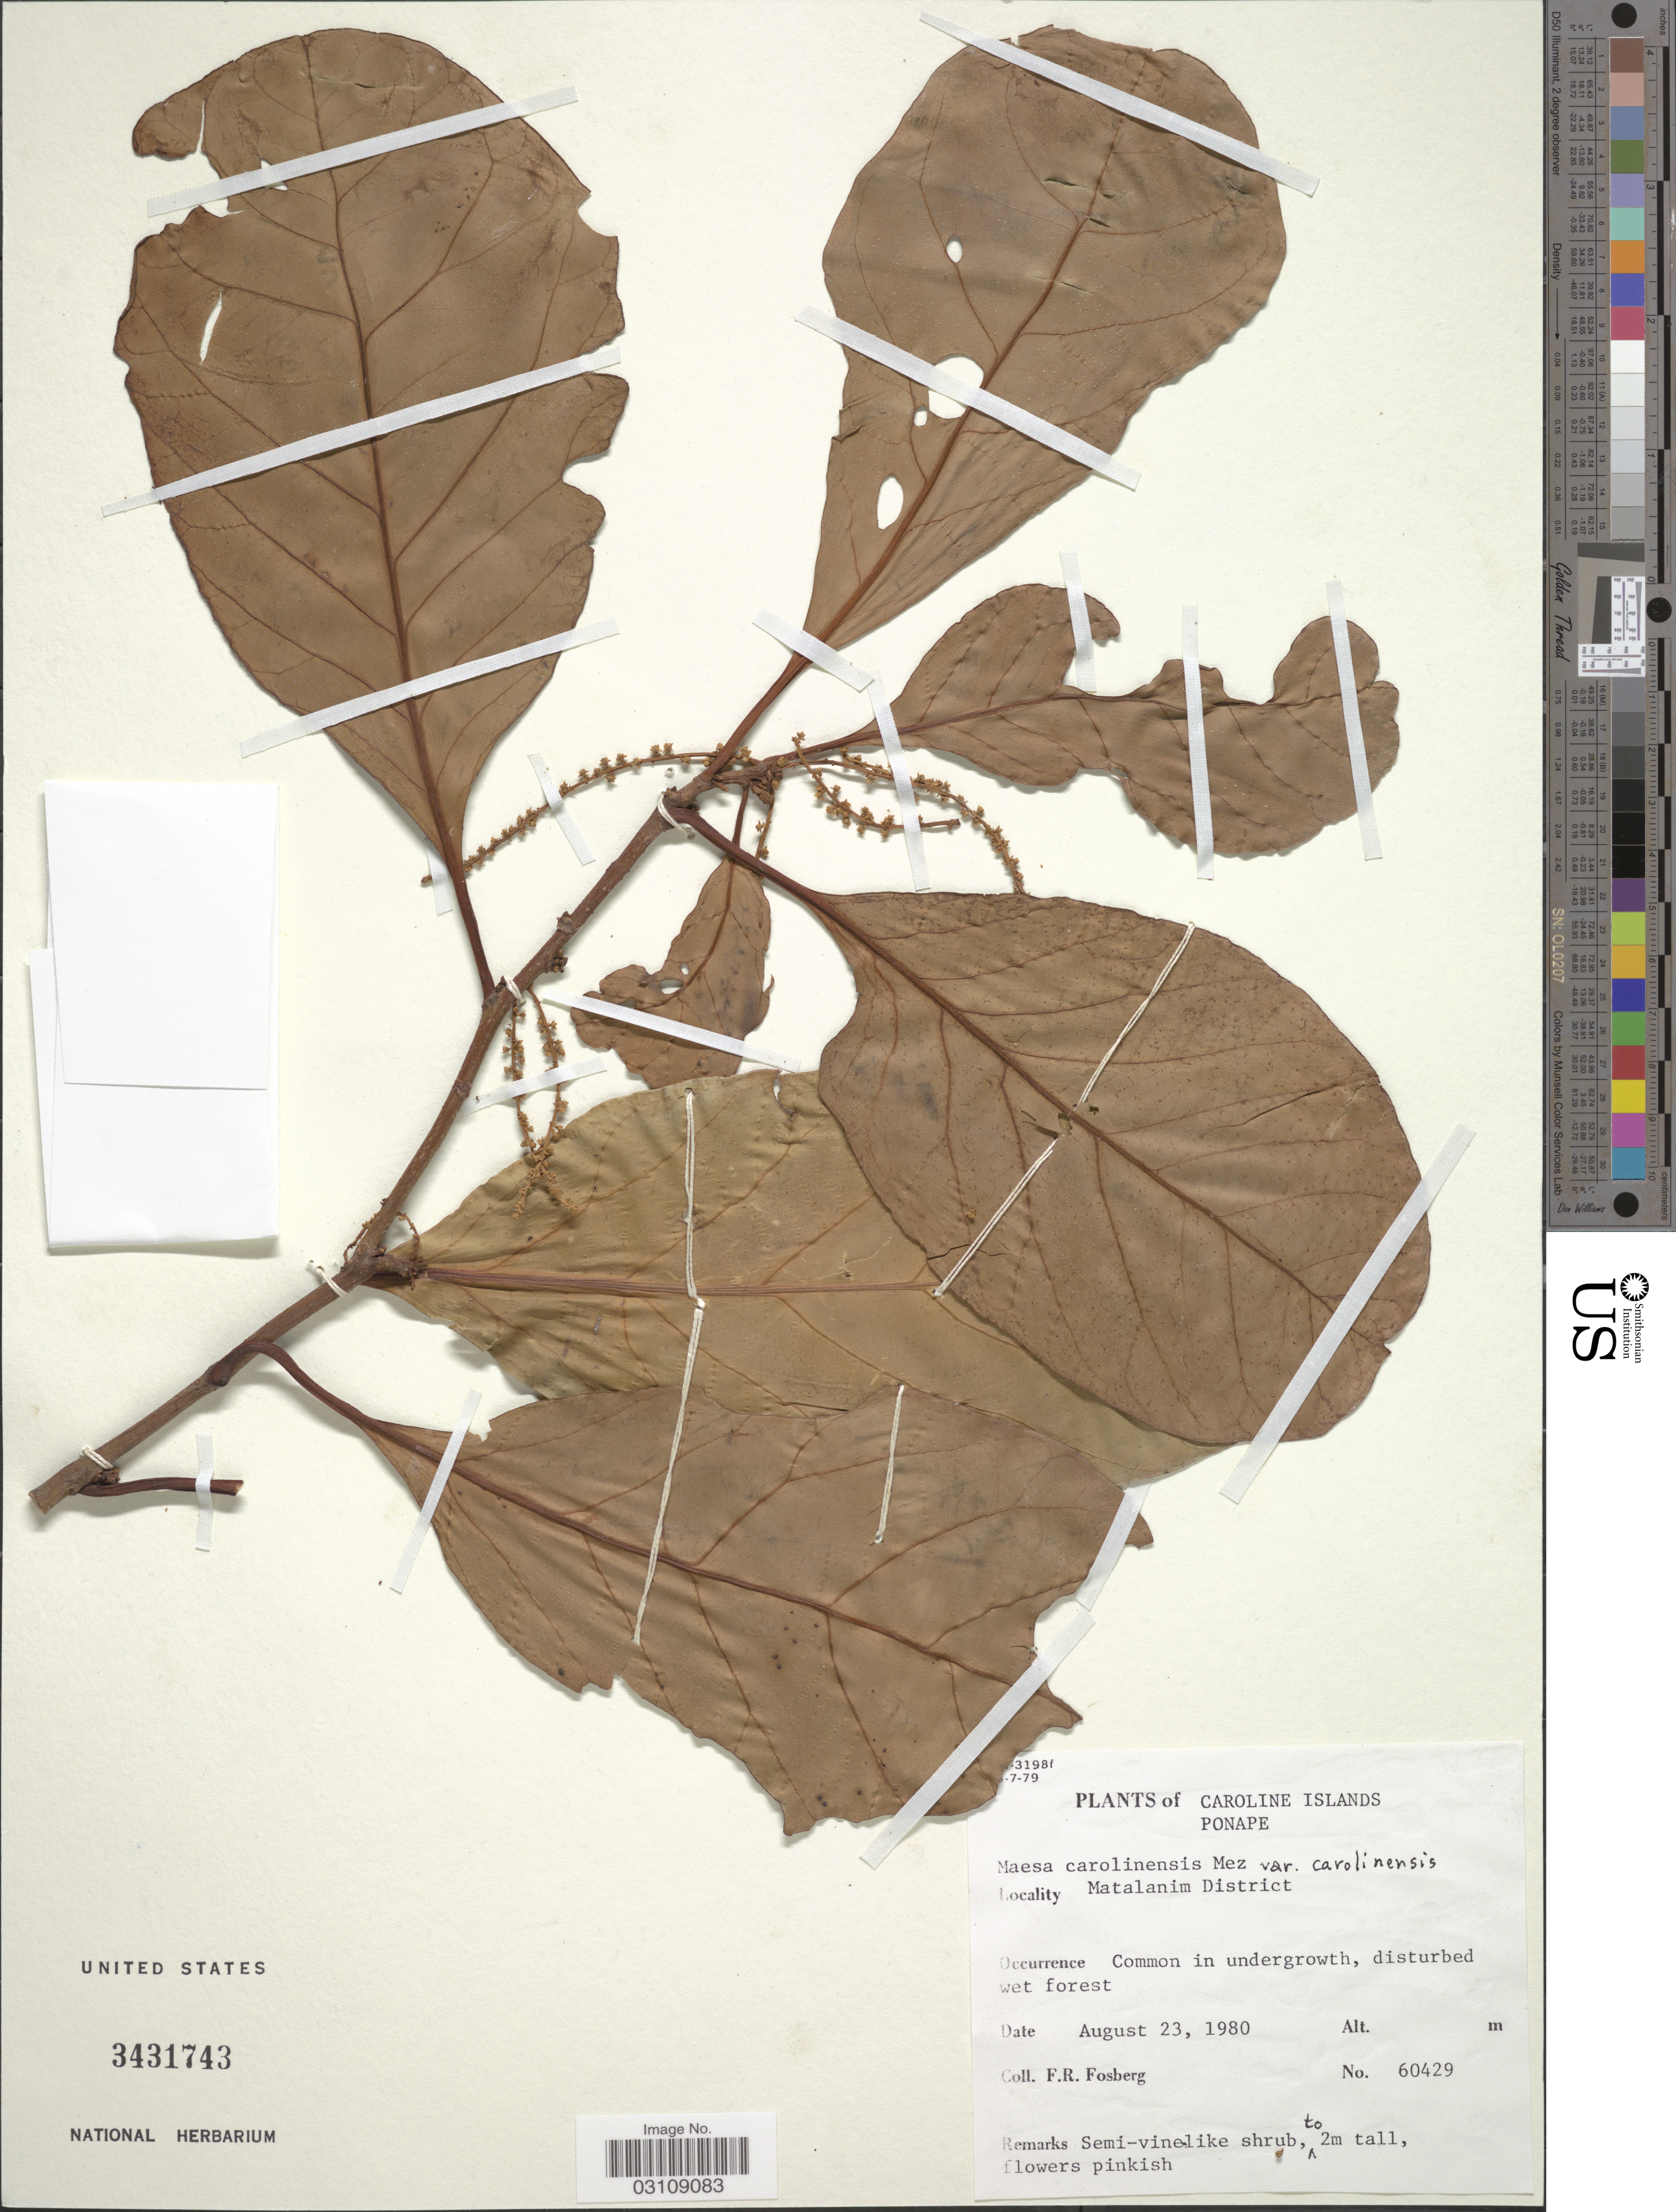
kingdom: Plantae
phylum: Tracheophyta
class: Magnoliopsida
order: Ericales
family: Primulaceae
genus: Maesa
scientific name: Maesa carolinensis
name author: Mez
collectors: F. R. Fosberg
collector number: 60429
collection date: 1980-08-23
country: Micronesia, Federated States of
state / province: Pohnpei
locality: Caroline Islands, Ponape, Matalanim District.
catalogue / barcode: US 3431743